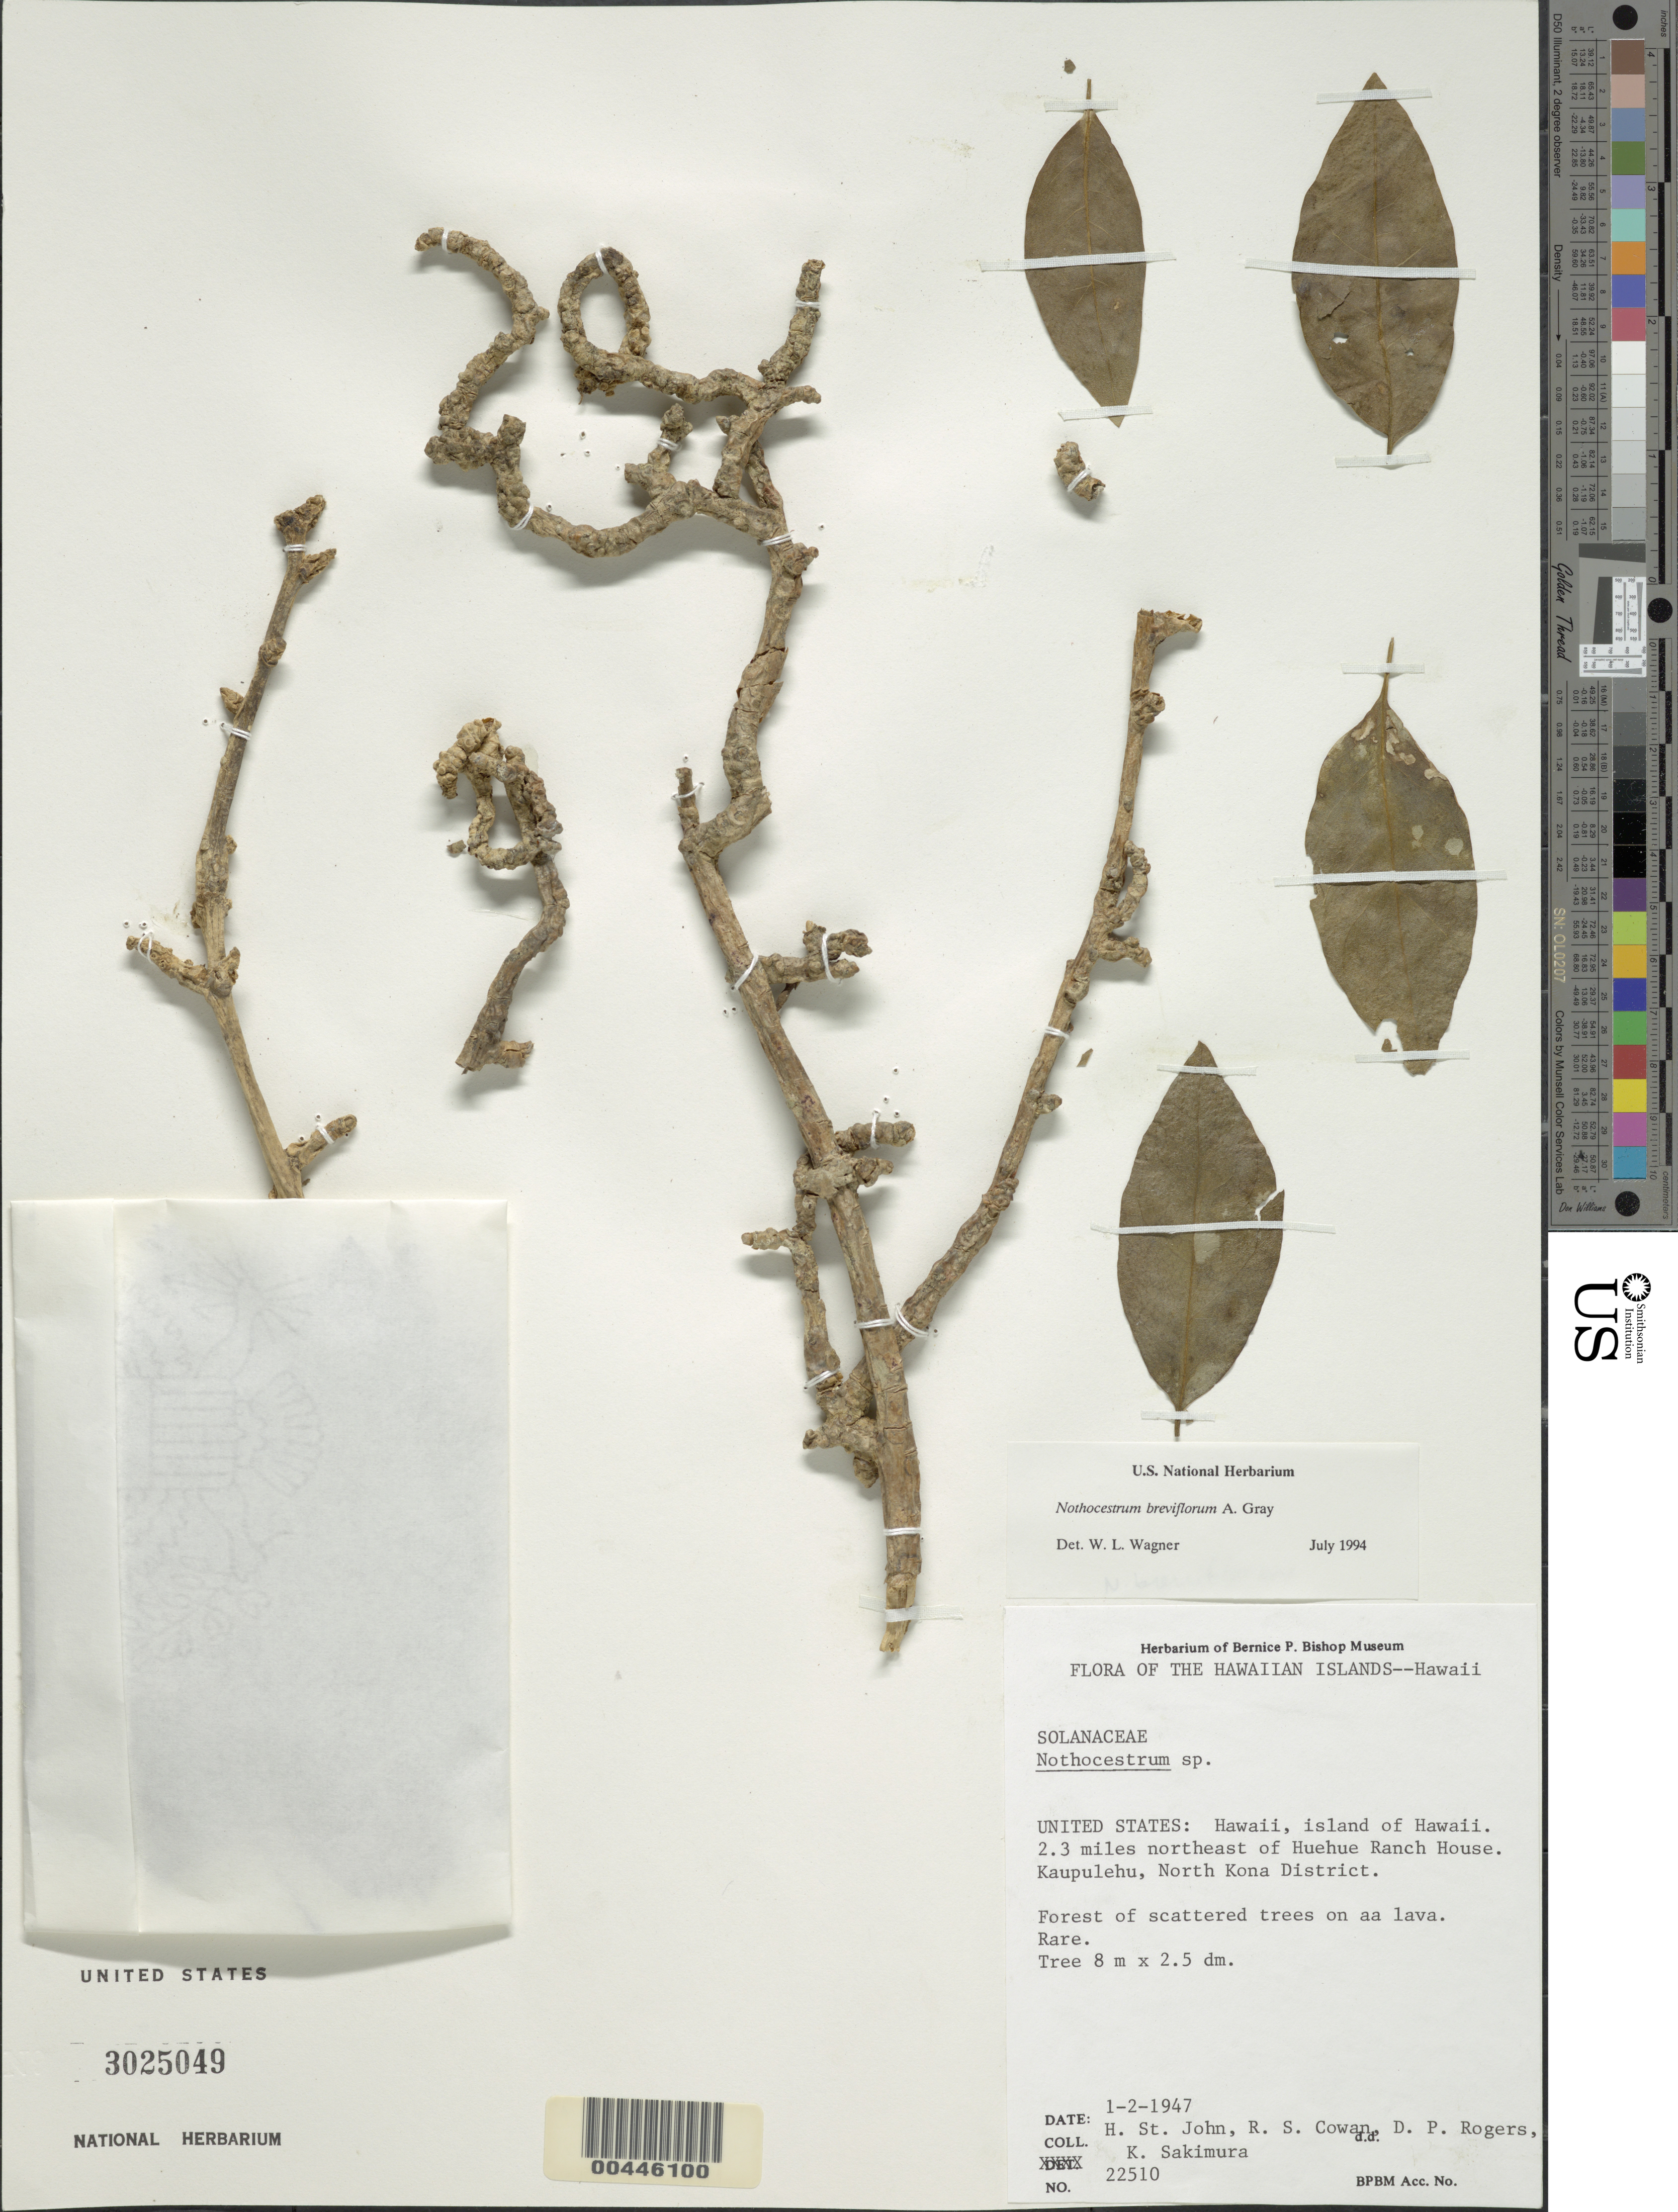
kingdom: Plantae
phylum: Tracheophyta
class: Magnoliopsida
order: Solanales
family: Solanaceae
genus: Nothocestrum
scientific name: Nothocestrum breviflorum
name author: A. Gray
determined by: Wagner, W. L., (BOT), Smithsonian Institution - National Museum of Natural History (UNITED STATES)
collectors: H. St. John, R. S. Cowan, D. Rogers & K. Sakimura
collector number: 22510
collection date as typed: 1 Feb 1947 or 2 Jan 1947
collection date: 1947-01-02 or 1947-02-01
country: United States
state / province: Hawaii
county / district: Hawaii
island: Hawaii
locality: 2.3 mi NE of Huehue Ranch House, Kaupulehu, N Kona Dist.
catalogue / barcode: US 3025049